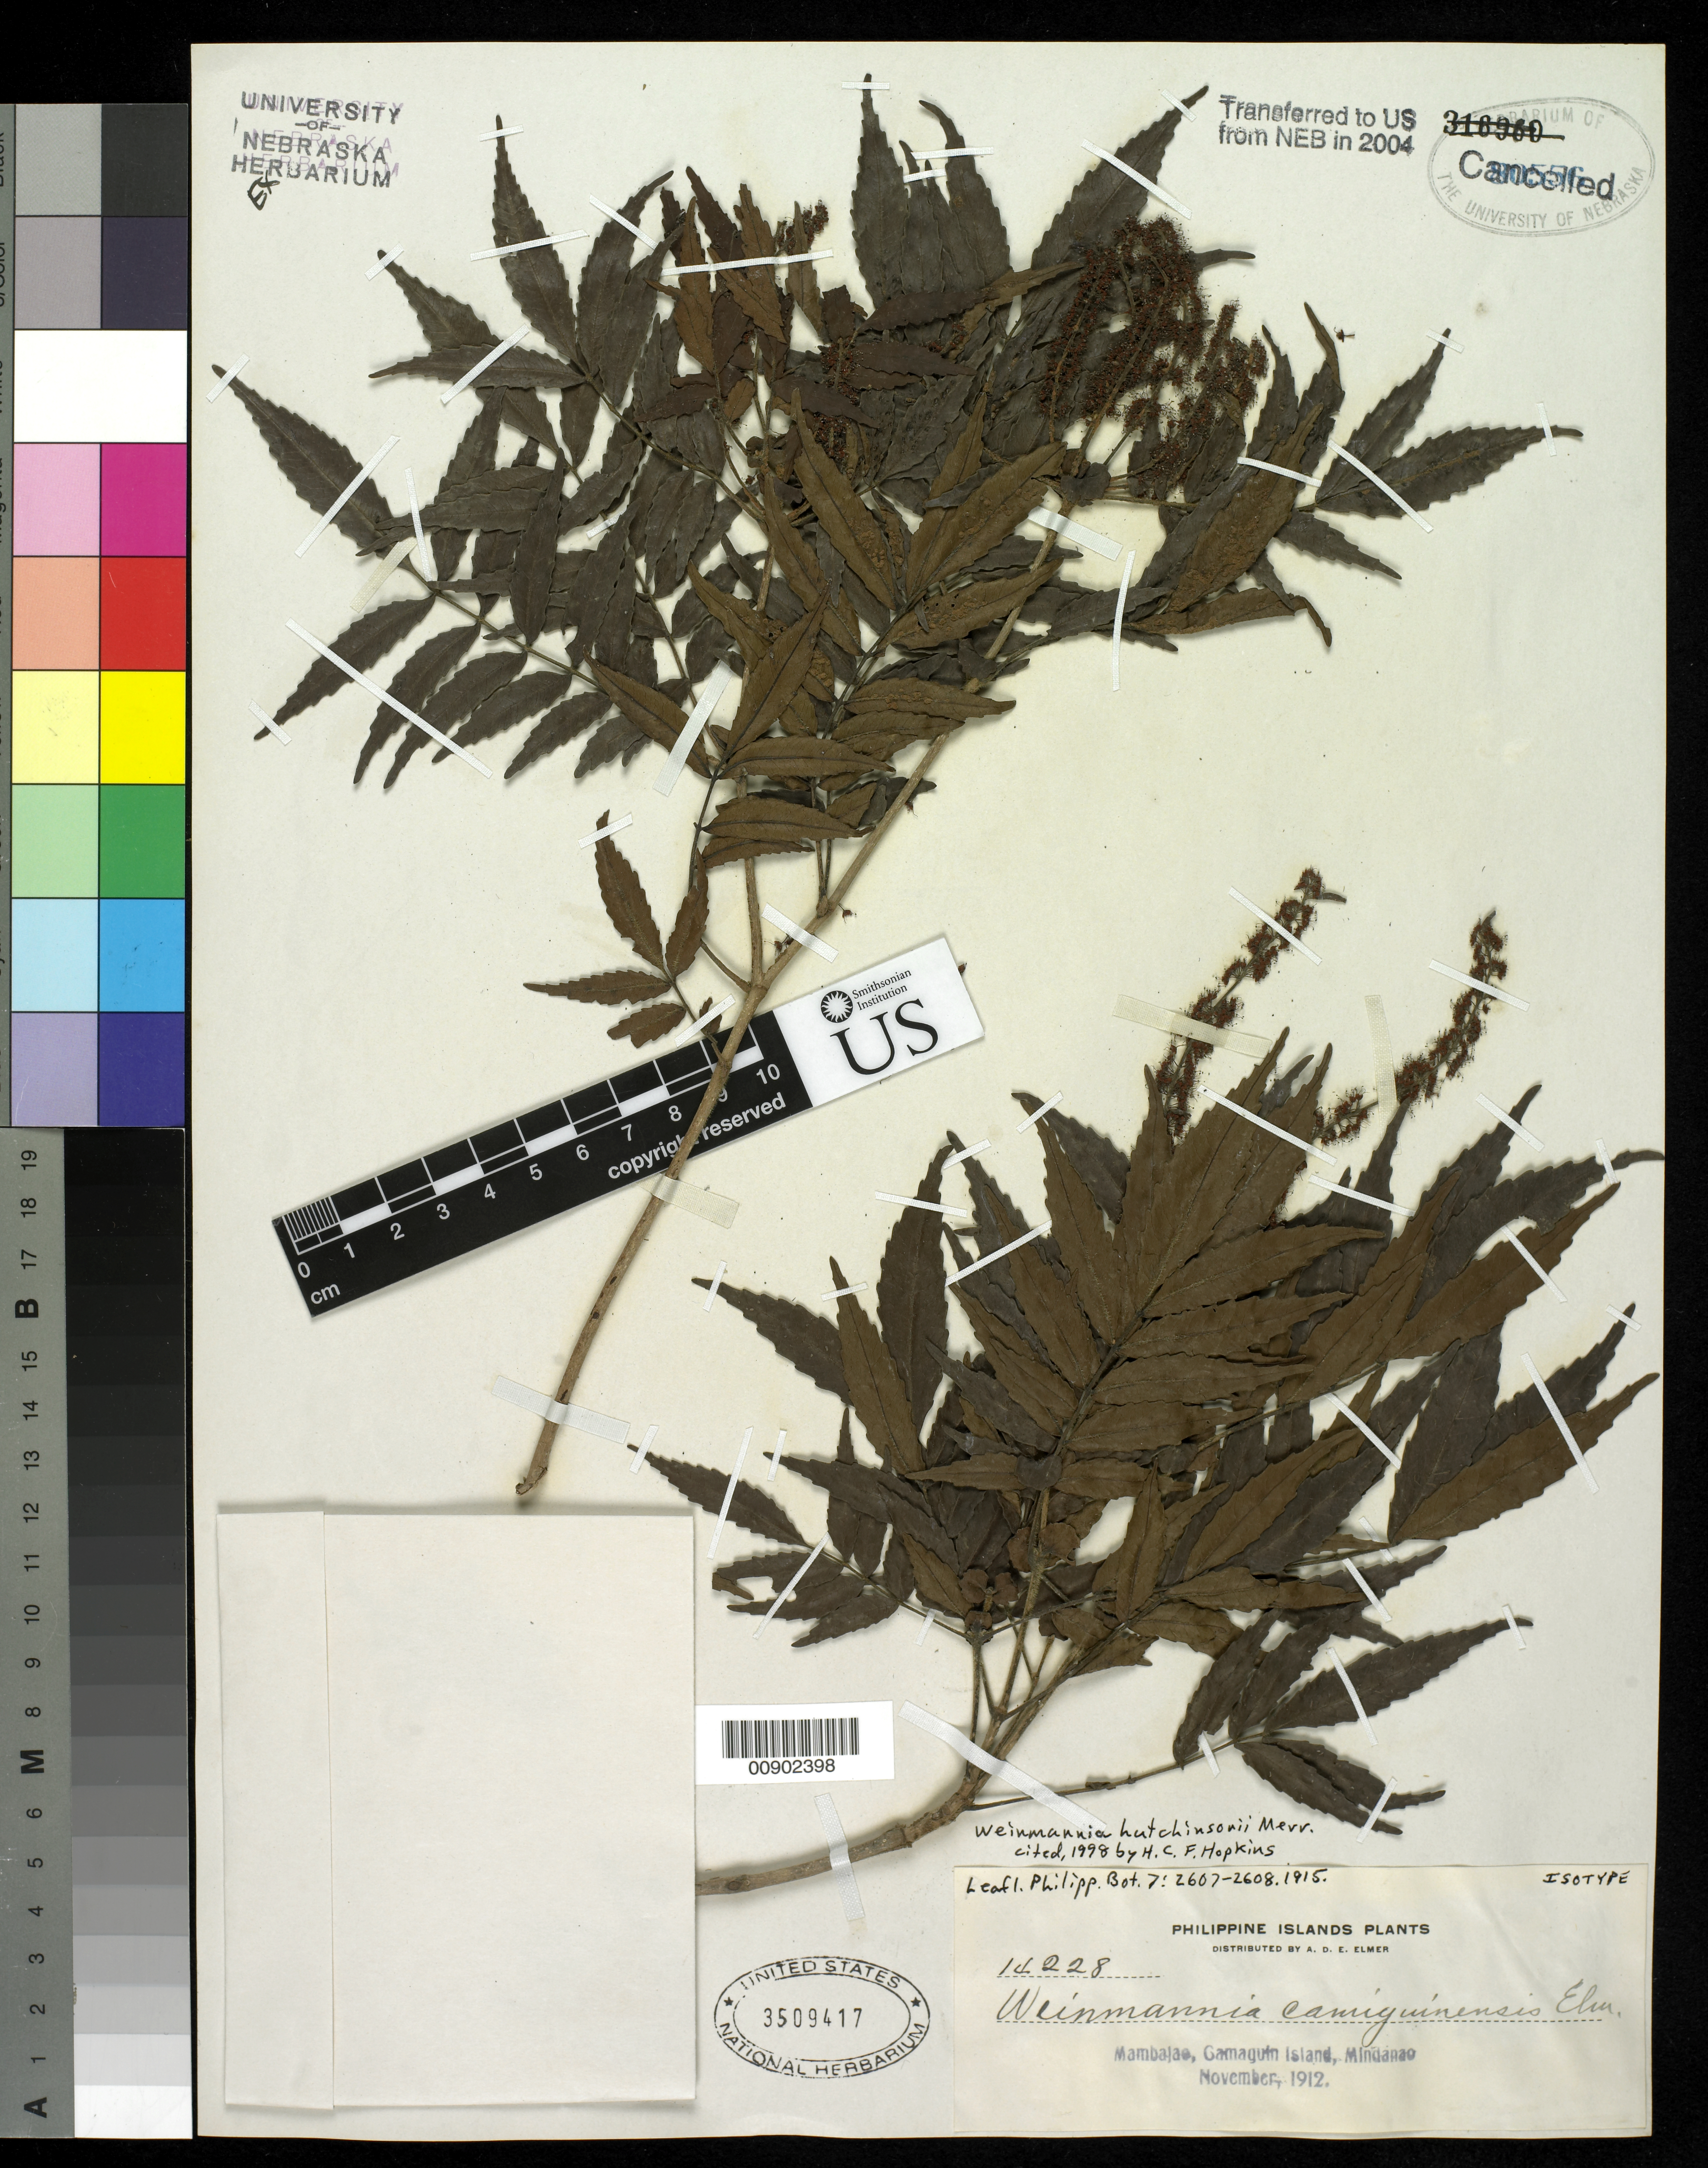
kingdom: Plantae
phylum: Tracheophyta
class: Magnoliopsida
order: Oxalidales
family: Cunoniaceae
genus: Weinmannia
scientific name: Weinmannia camiguinensis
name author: Elmer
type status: Isotype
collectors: A. D. E. Elmer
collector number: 14228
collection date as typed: Nov 1912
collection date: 1912-11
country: Philippines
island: Camaguin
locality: Mambajao, Camaguin Island, Mindanao.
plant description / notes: Currently accepted name as cited by H.C.F. Hopkins (1998).; Specimen ex Herbarium of the University of Nebraska. Transferred to US from NEB in 2004.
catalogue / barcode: US 3509417